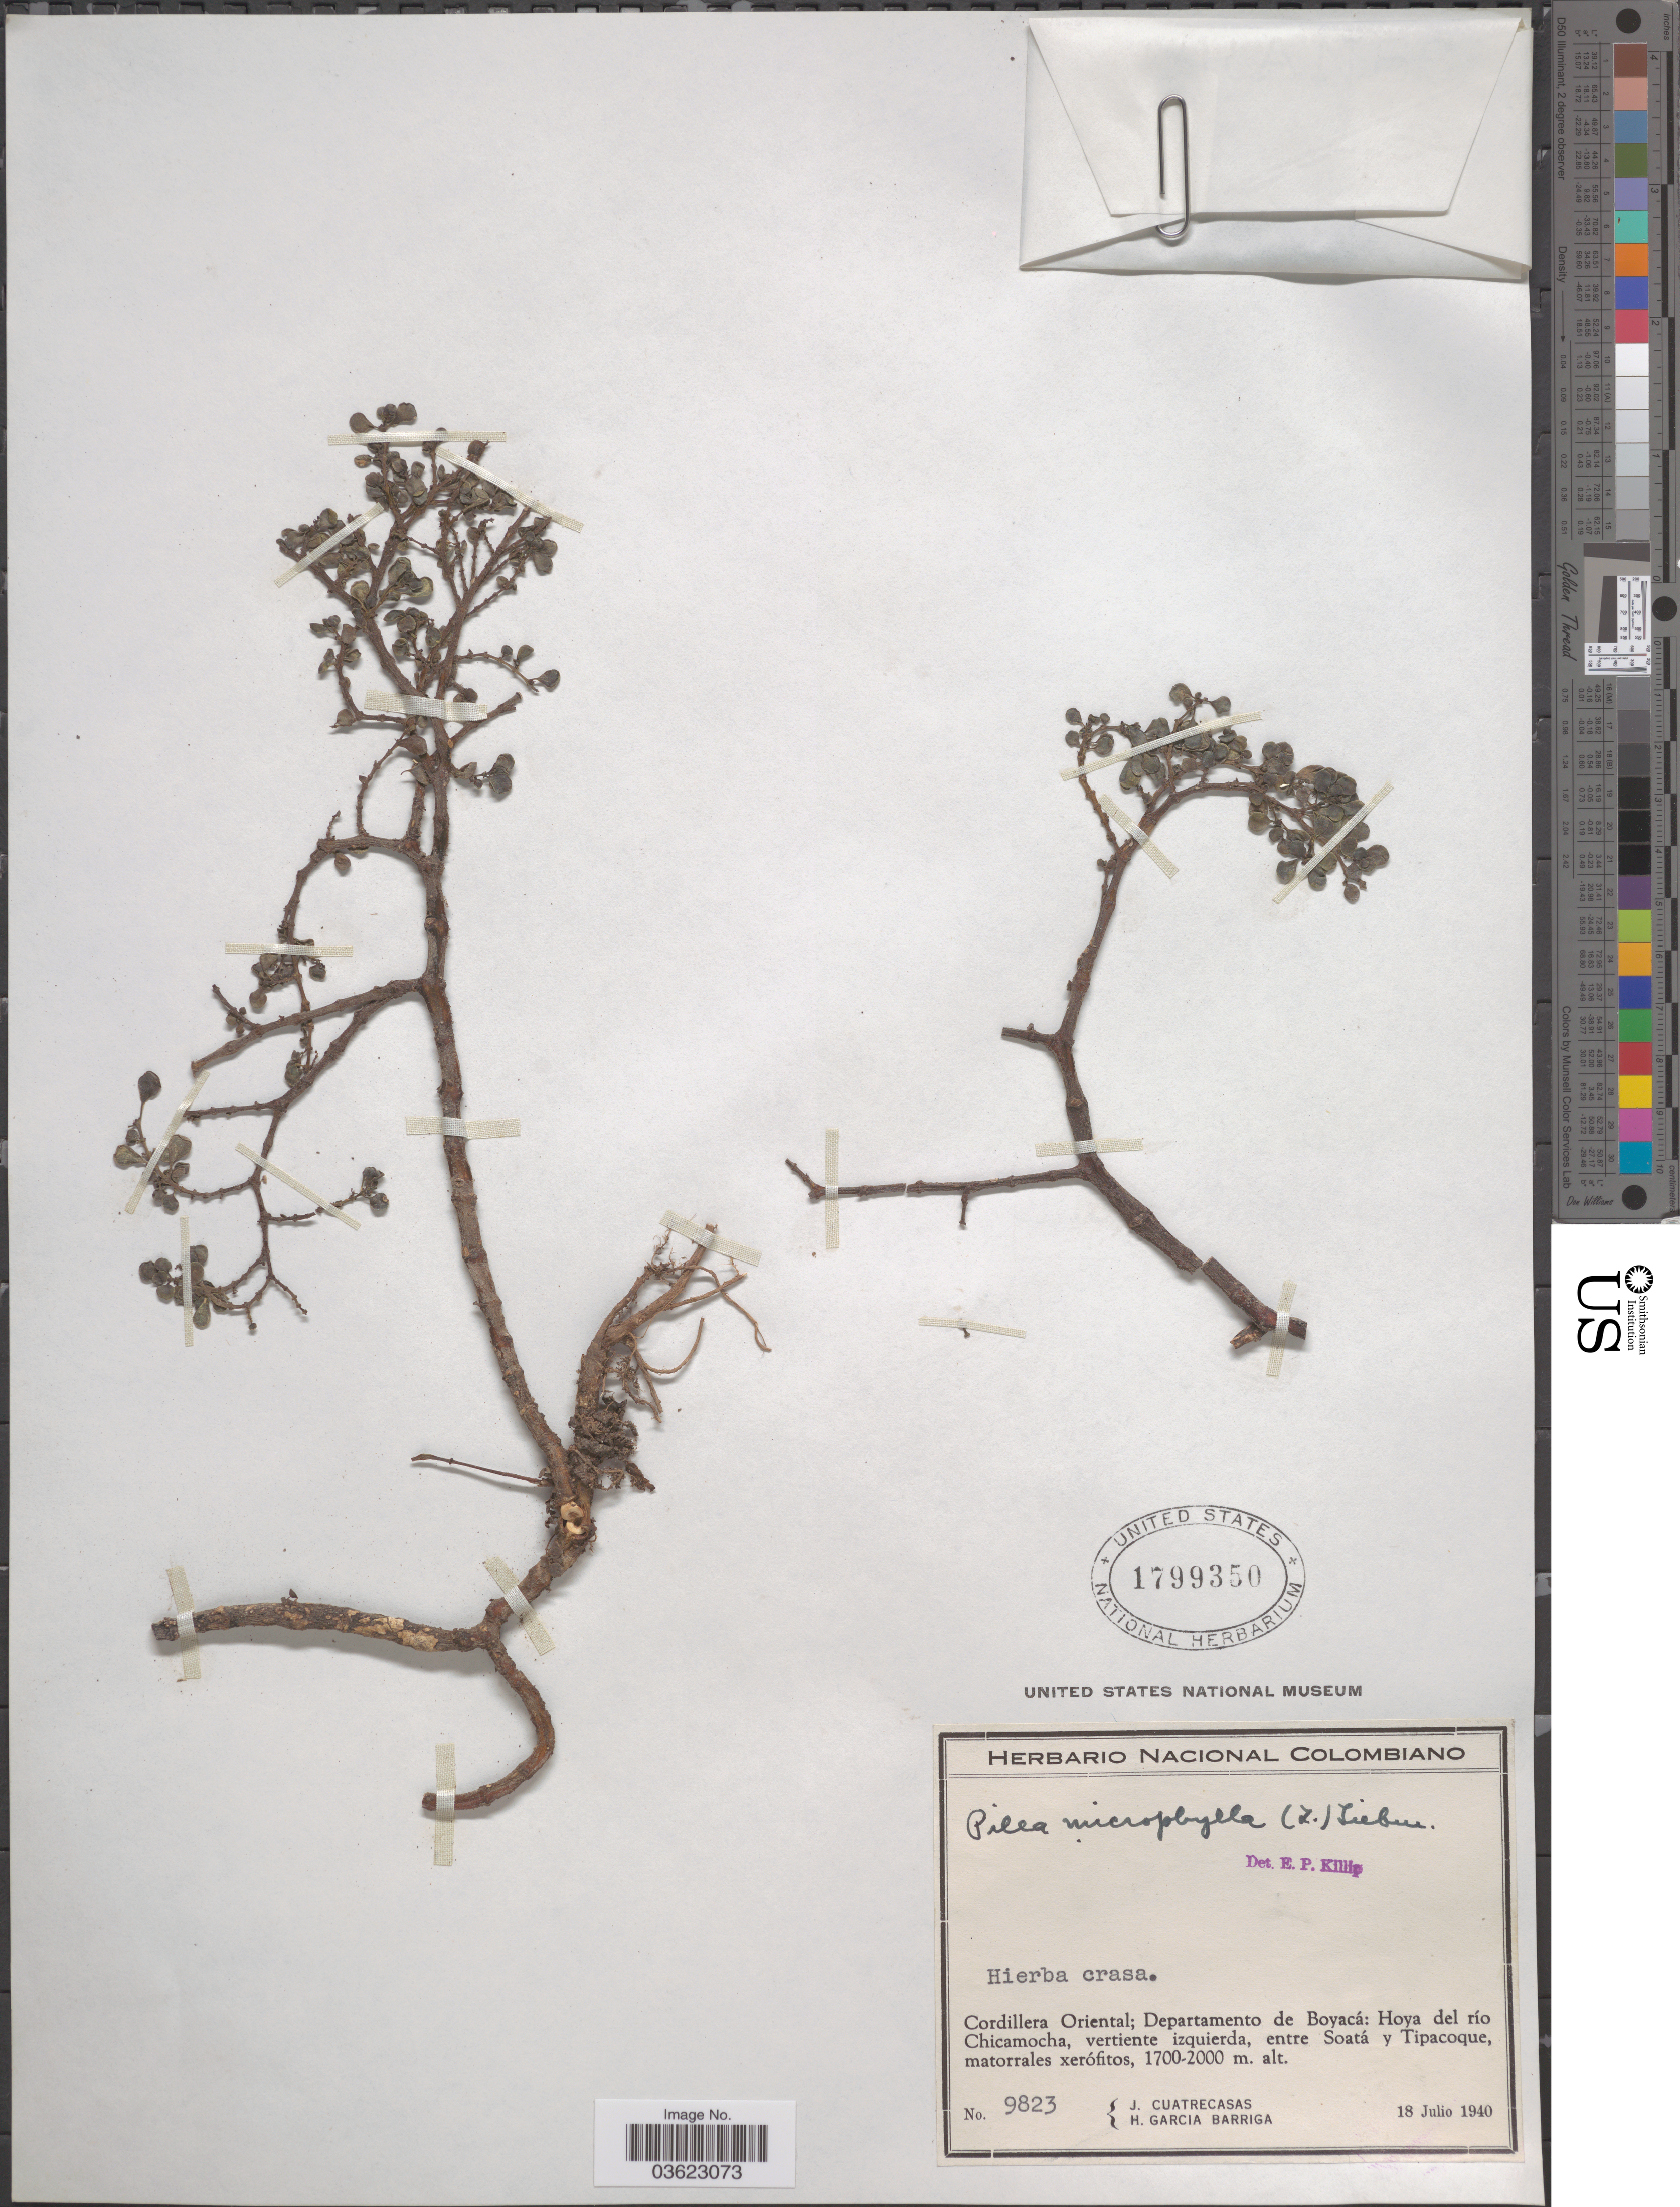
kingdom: Plantae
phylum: Tracheophyta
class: Magnoliopsida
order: Rosales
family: Urticaceae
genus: Pilea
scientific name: Pilea microphylla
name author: (L.) Liebm.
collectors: J. Cuatrecasas & H. García Barriga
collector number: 9823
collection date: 1940-07-18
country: Colombia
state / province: Boyacá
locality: Cordillera Oriental; Departamento de Boyacá: Hoya del río Chicamocha, vertiente izquierda, entre Soatá y Tipacoque.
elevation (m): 1700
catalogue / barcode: US 1799350